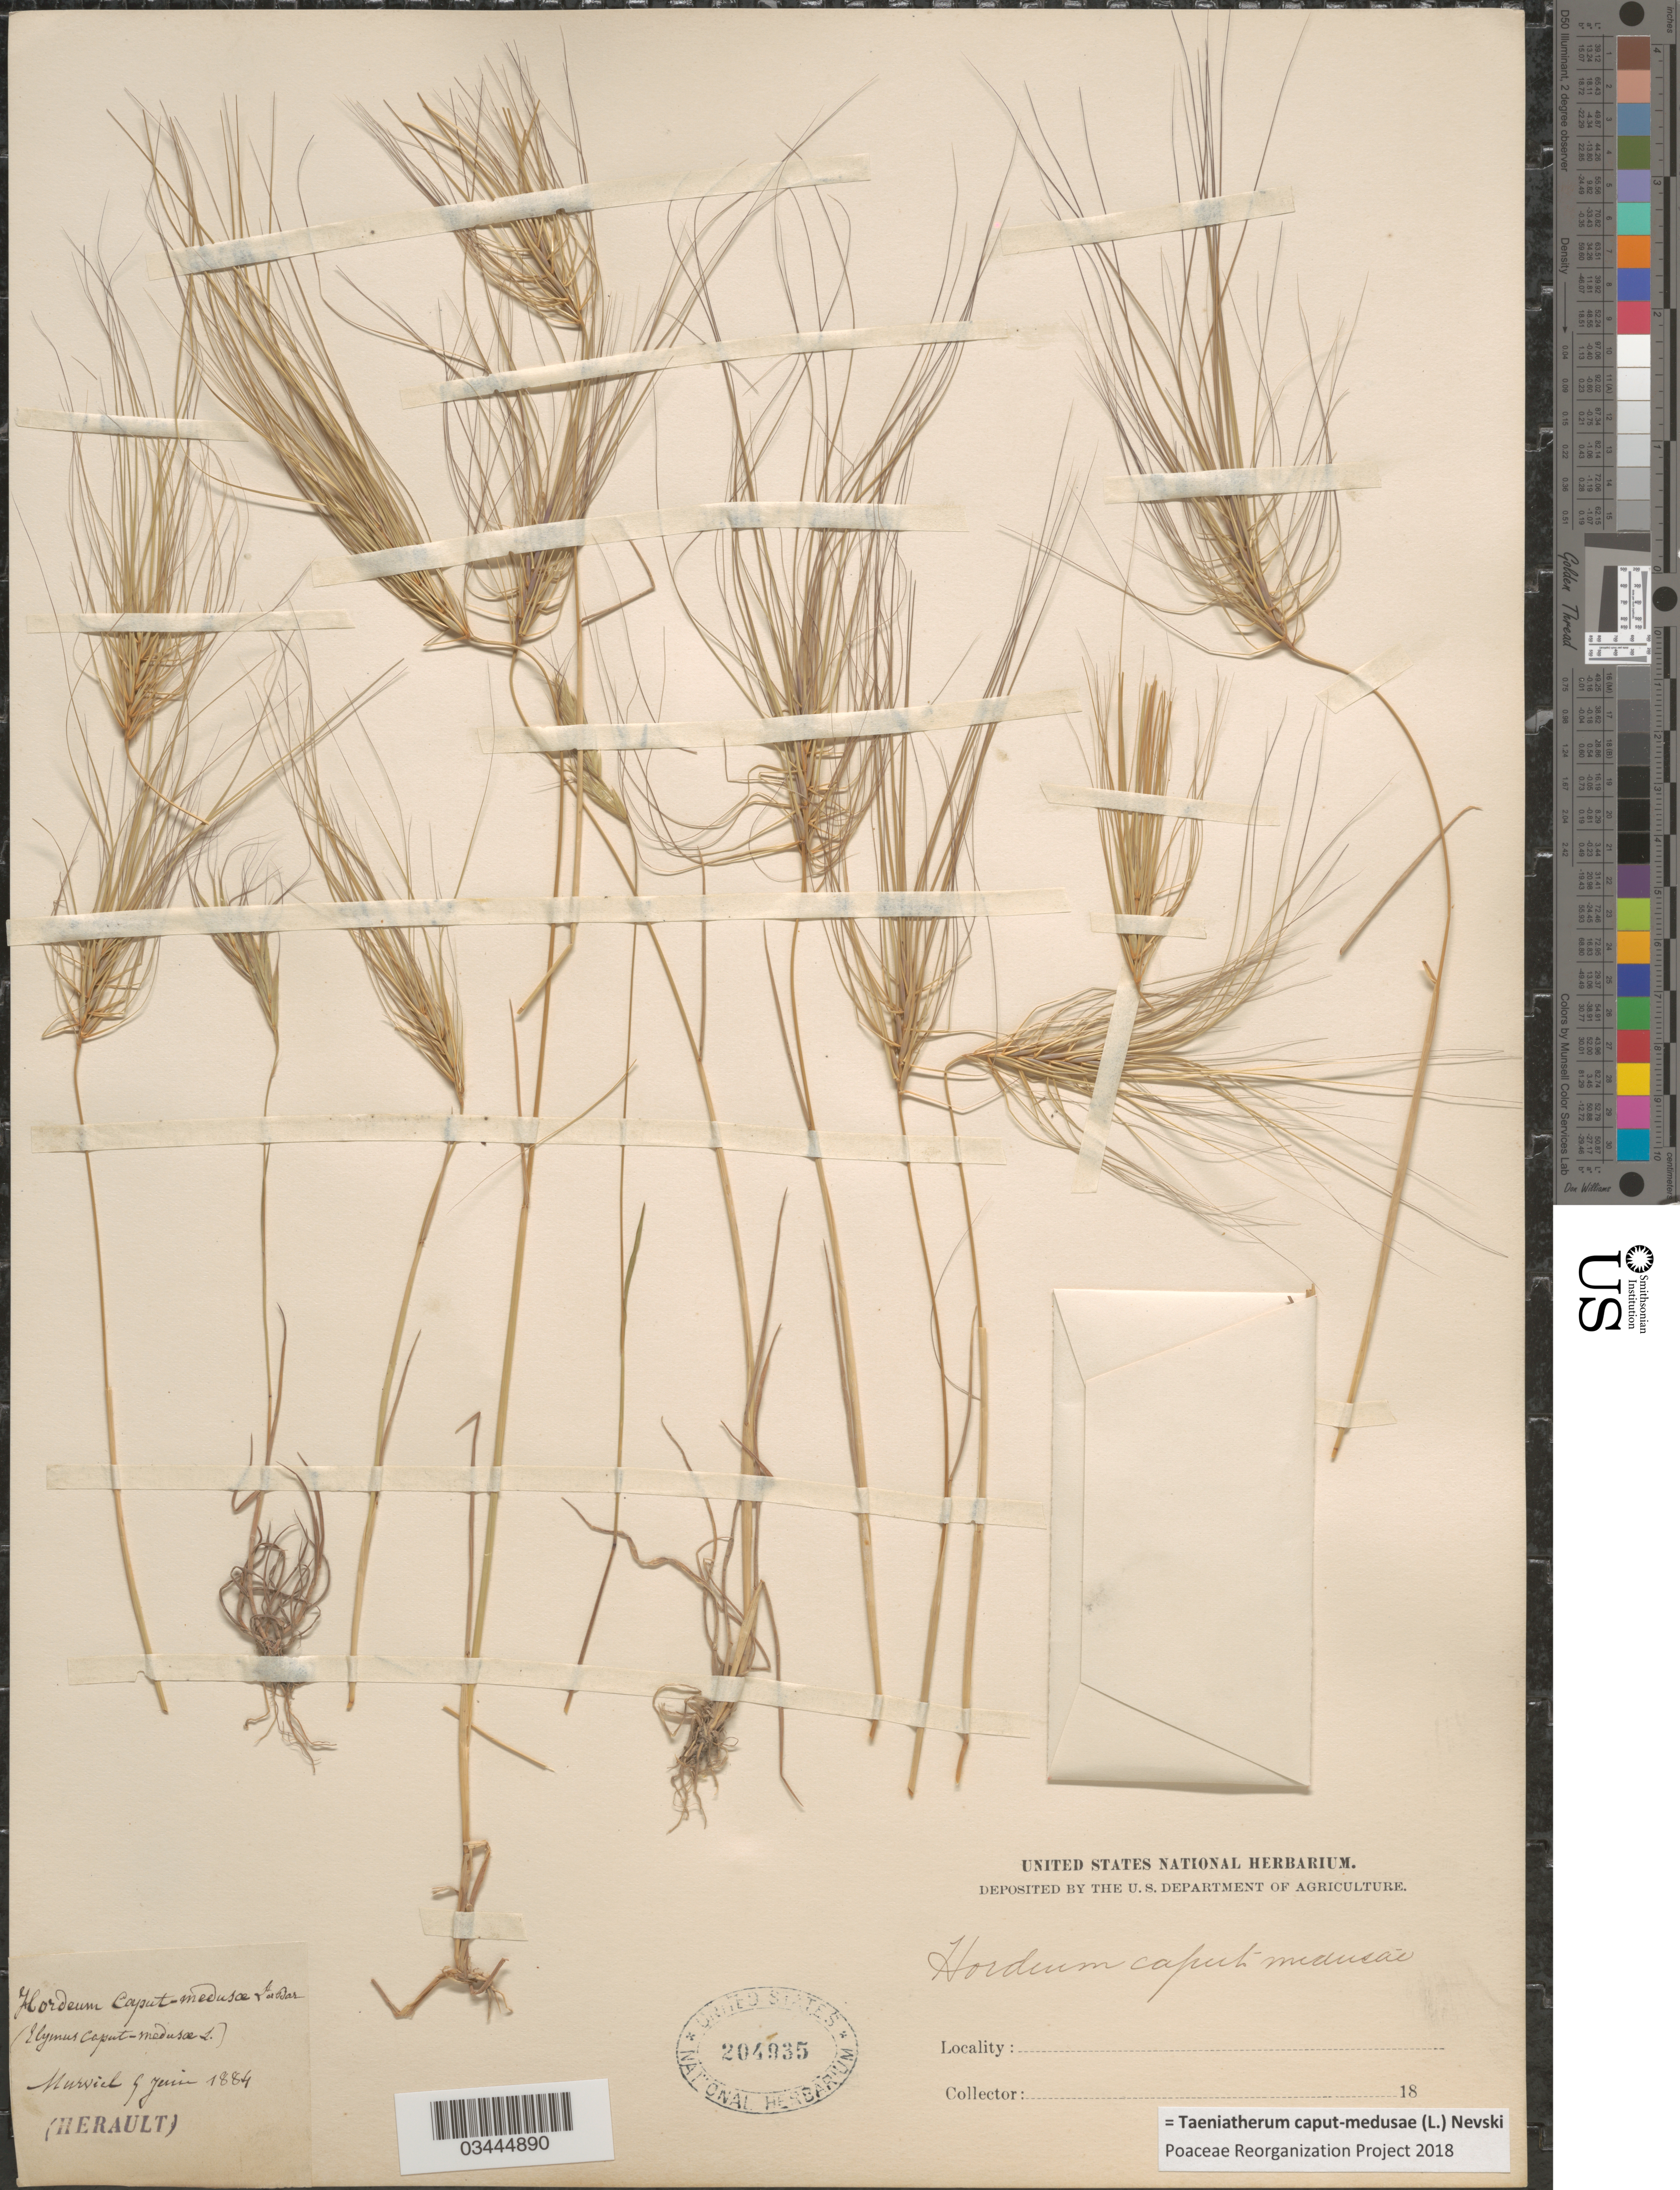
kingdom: Plantae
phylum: Tracheophyta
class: Liliopsida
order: Poales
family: Poaceae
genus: Taeniatherum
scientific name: Taeniatherum caput-medusae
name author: L.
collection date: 1884-06-09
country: France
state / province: Occitanie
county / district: Hérault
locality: Murviel (Herault).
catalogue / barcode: US 204935